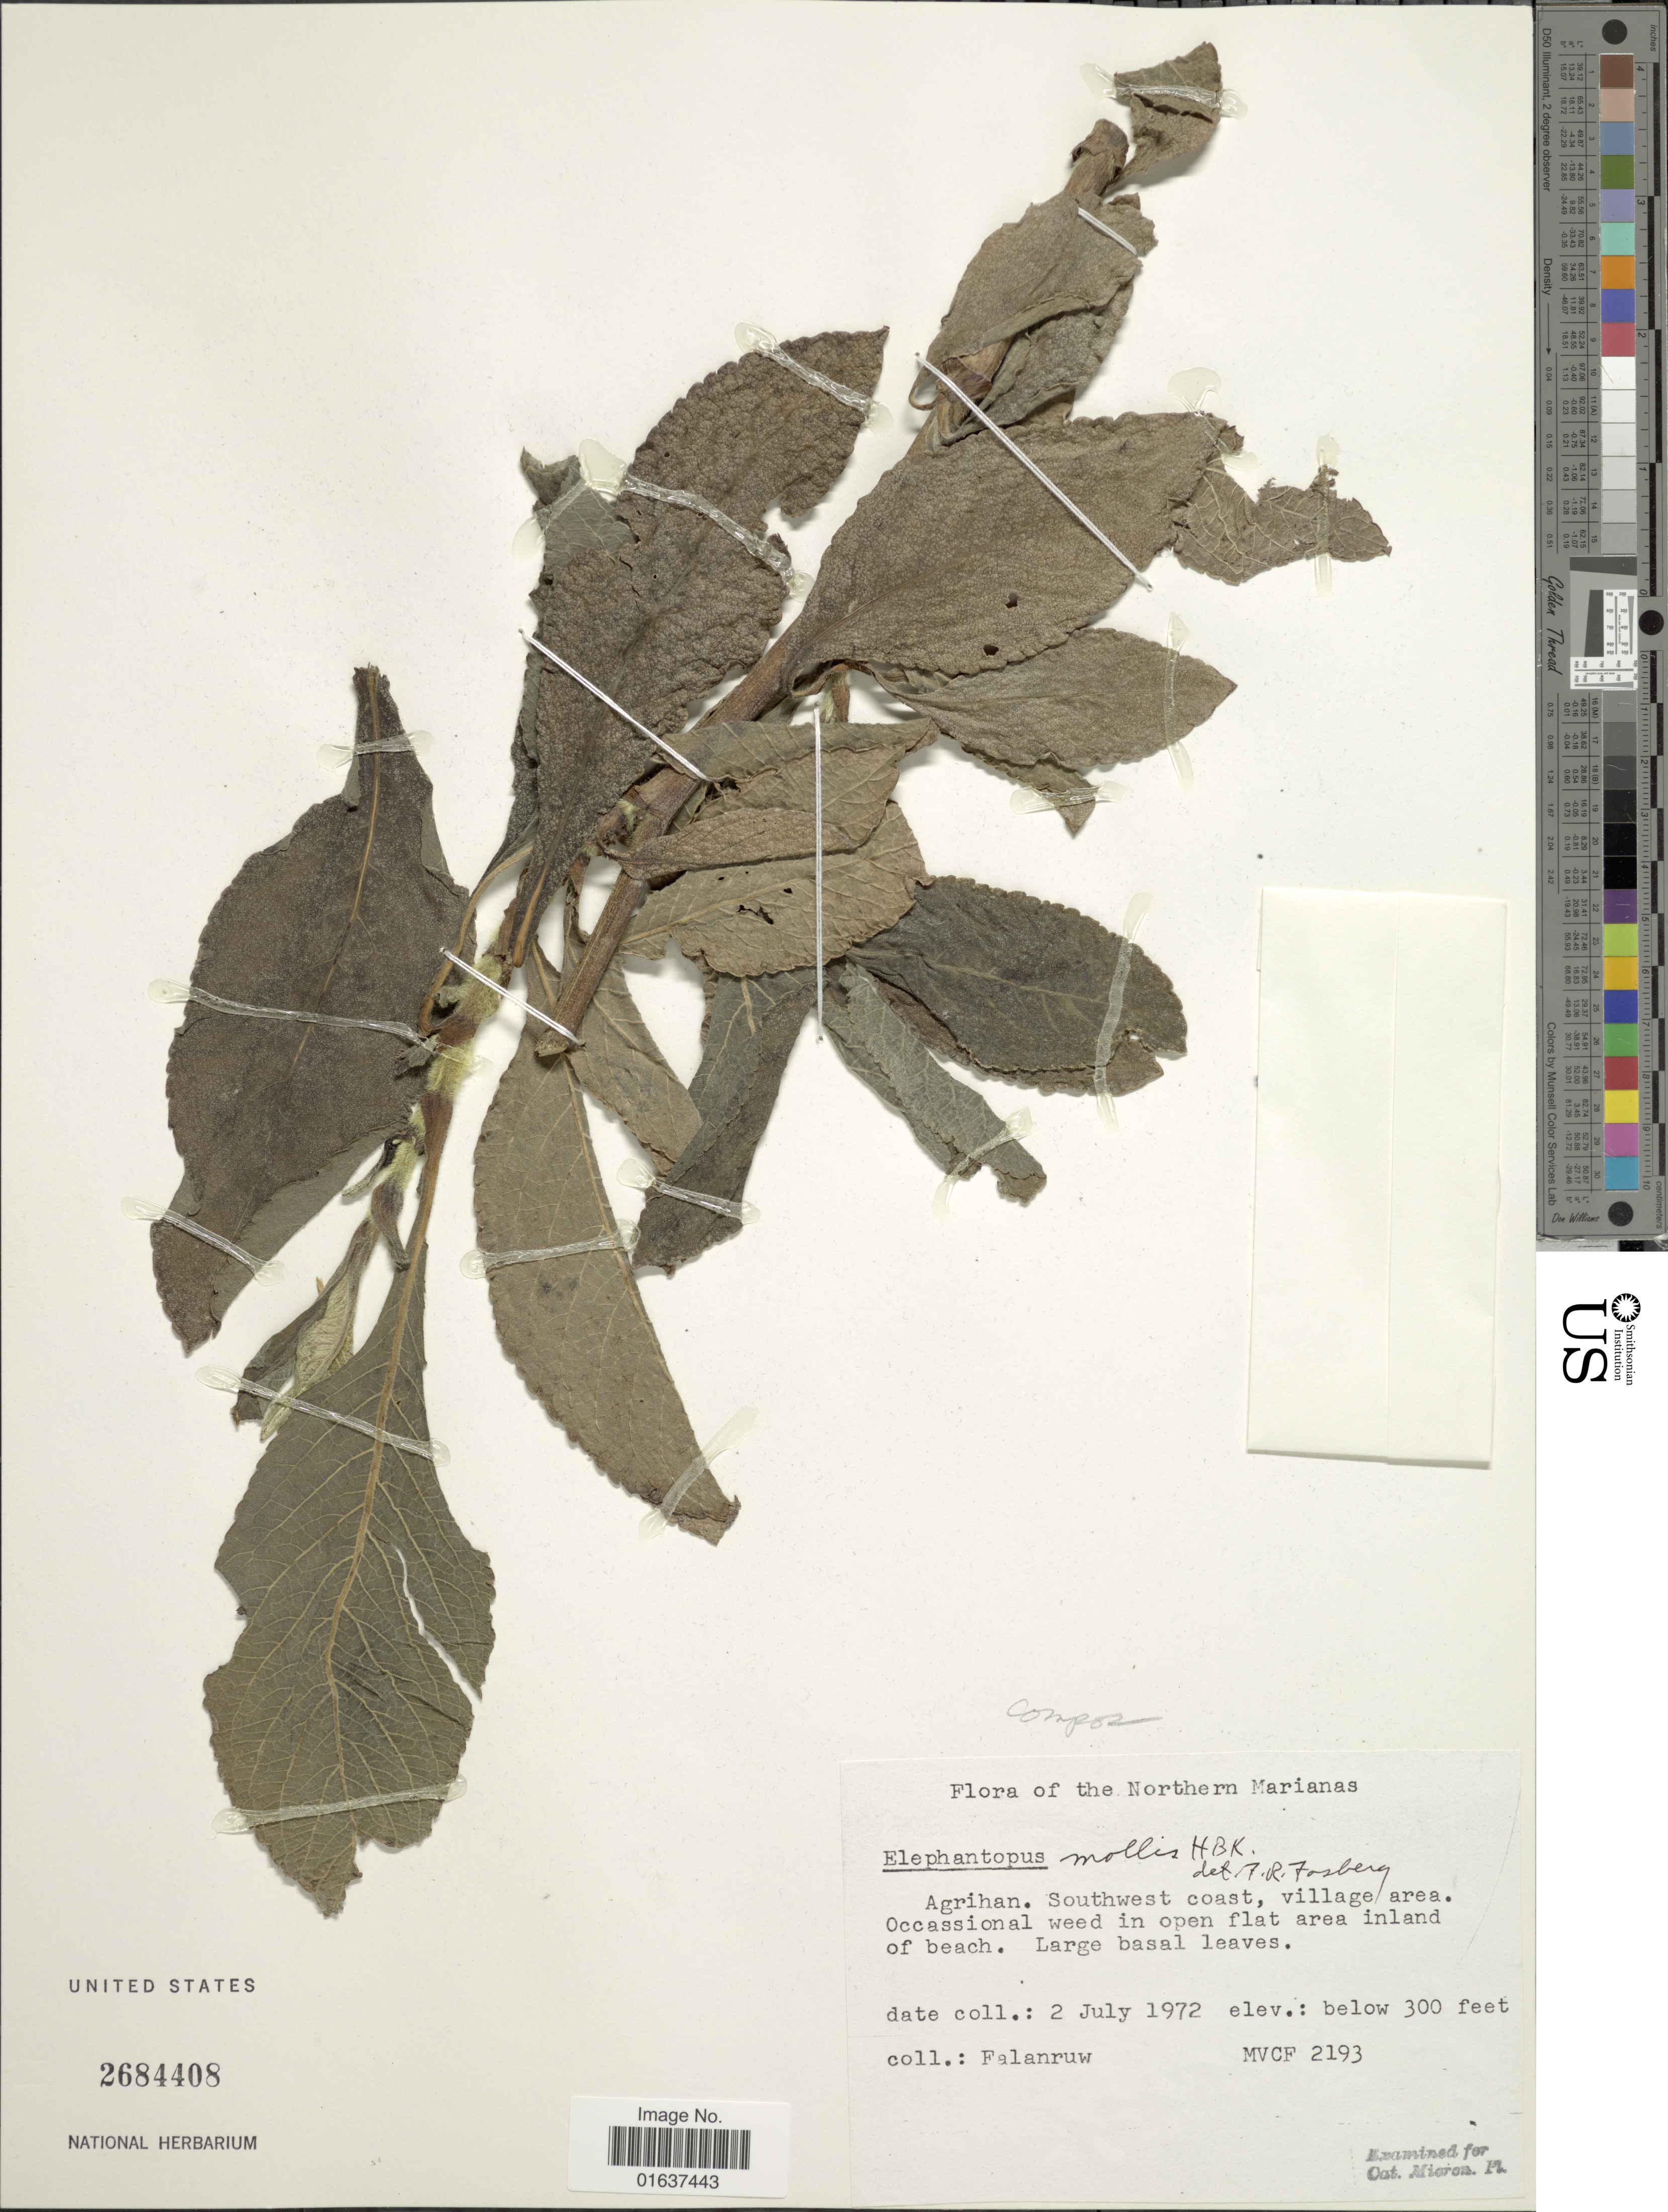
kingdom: Plantae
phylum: Tracheophyta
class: Magnoliopsida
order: Asterales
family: Asteraceae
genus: Elephantopus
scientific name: Elephantopus mollis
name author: Kunth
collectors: Falanruw, --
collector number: MVCF 2193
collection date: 1972-07-02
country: Northern Mariana Islands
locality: Northern Marianas. Agrihan. Southwest coast, village area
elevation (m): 91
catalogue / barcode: US 2684408